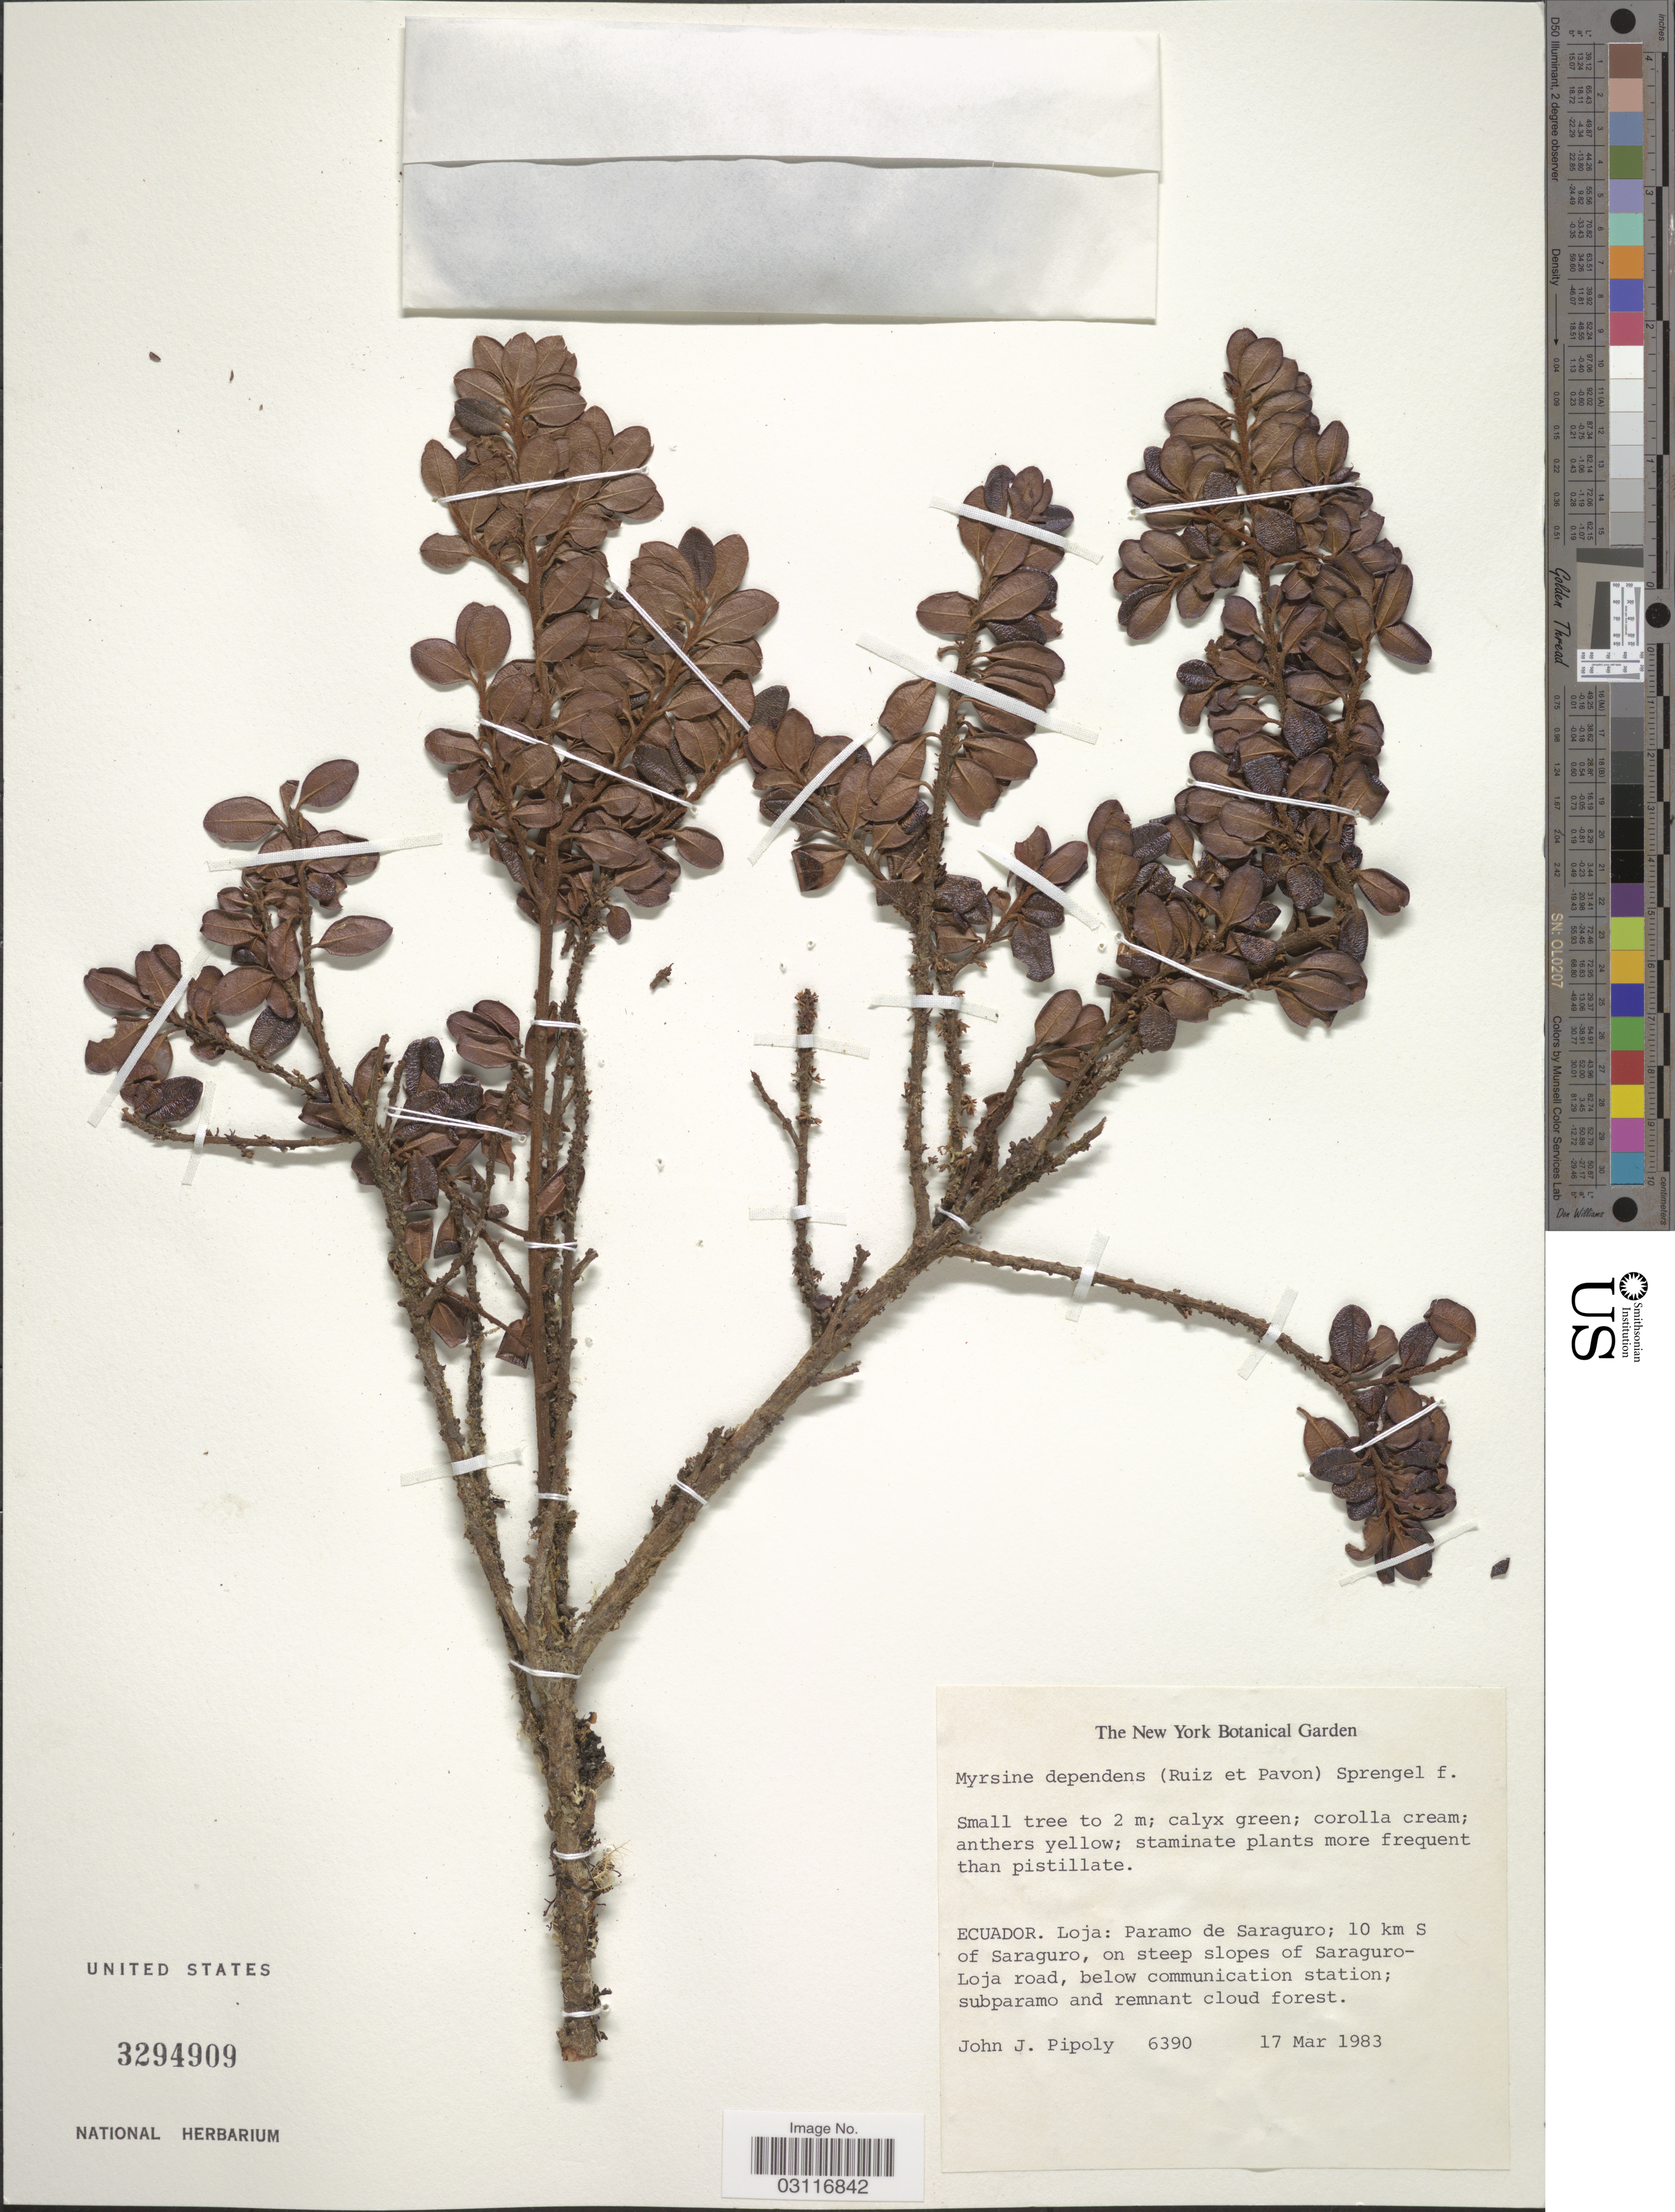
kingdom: Plantae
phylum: Tracheophyta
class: Magnoliopsida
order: Ericales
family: Primulaceae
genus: Myrsine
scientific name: Myrsine dependens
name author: (Ruiz & Pav.) Spreng.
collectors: J. J. Pipoly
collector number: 6390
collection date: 1983-03-17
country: Ecuador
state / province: Loja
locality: Paramo de Saraguro; 10 km S of Saraguro, on steep slopes of Saraguro-Loja road, below communication station.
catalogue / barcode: US 3294909